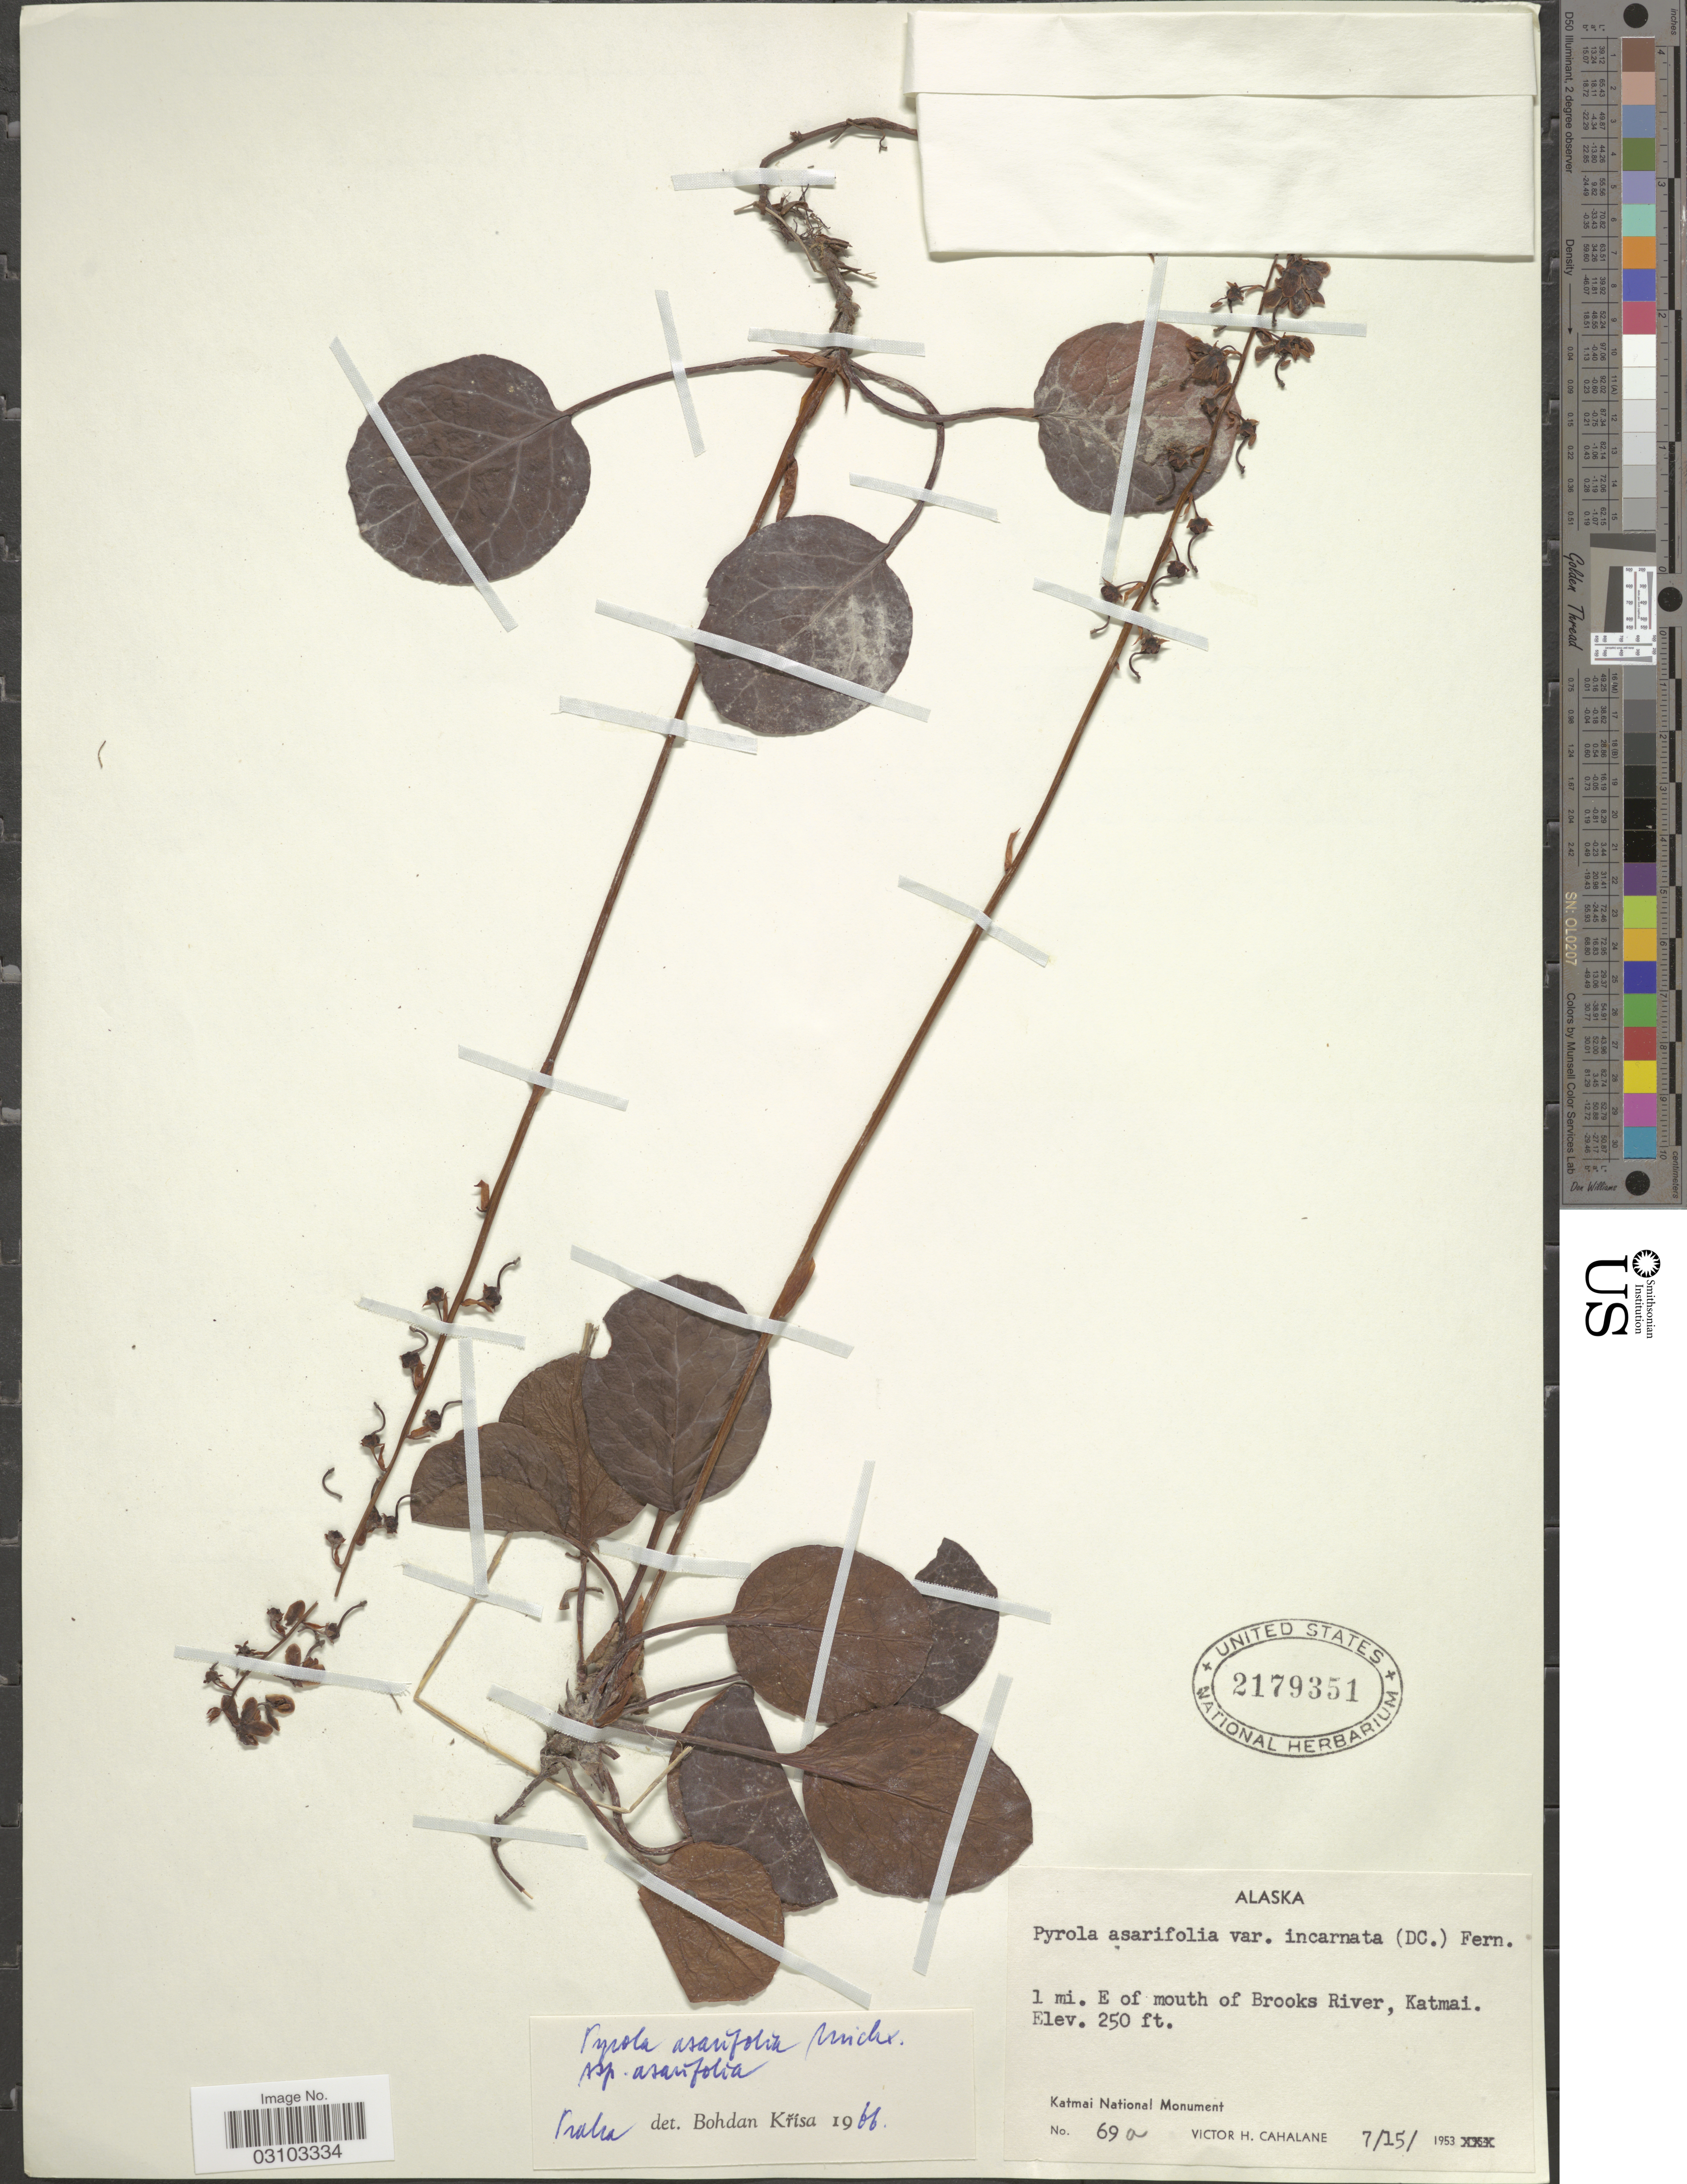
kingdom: Plantae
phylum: Tracheophyta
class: Magnoliopsida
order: Ericales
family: Ericaceae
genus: Pyrola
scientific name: Pyrola asarifolia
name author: Michx.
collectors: V. Cahalane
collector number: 69a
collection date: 1953-07-15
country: United States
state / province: Alaska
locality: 1 mi. E of mouth of Brooks River, Katmai. Katmai National Monument.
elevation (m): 76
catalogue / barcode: US 2179351